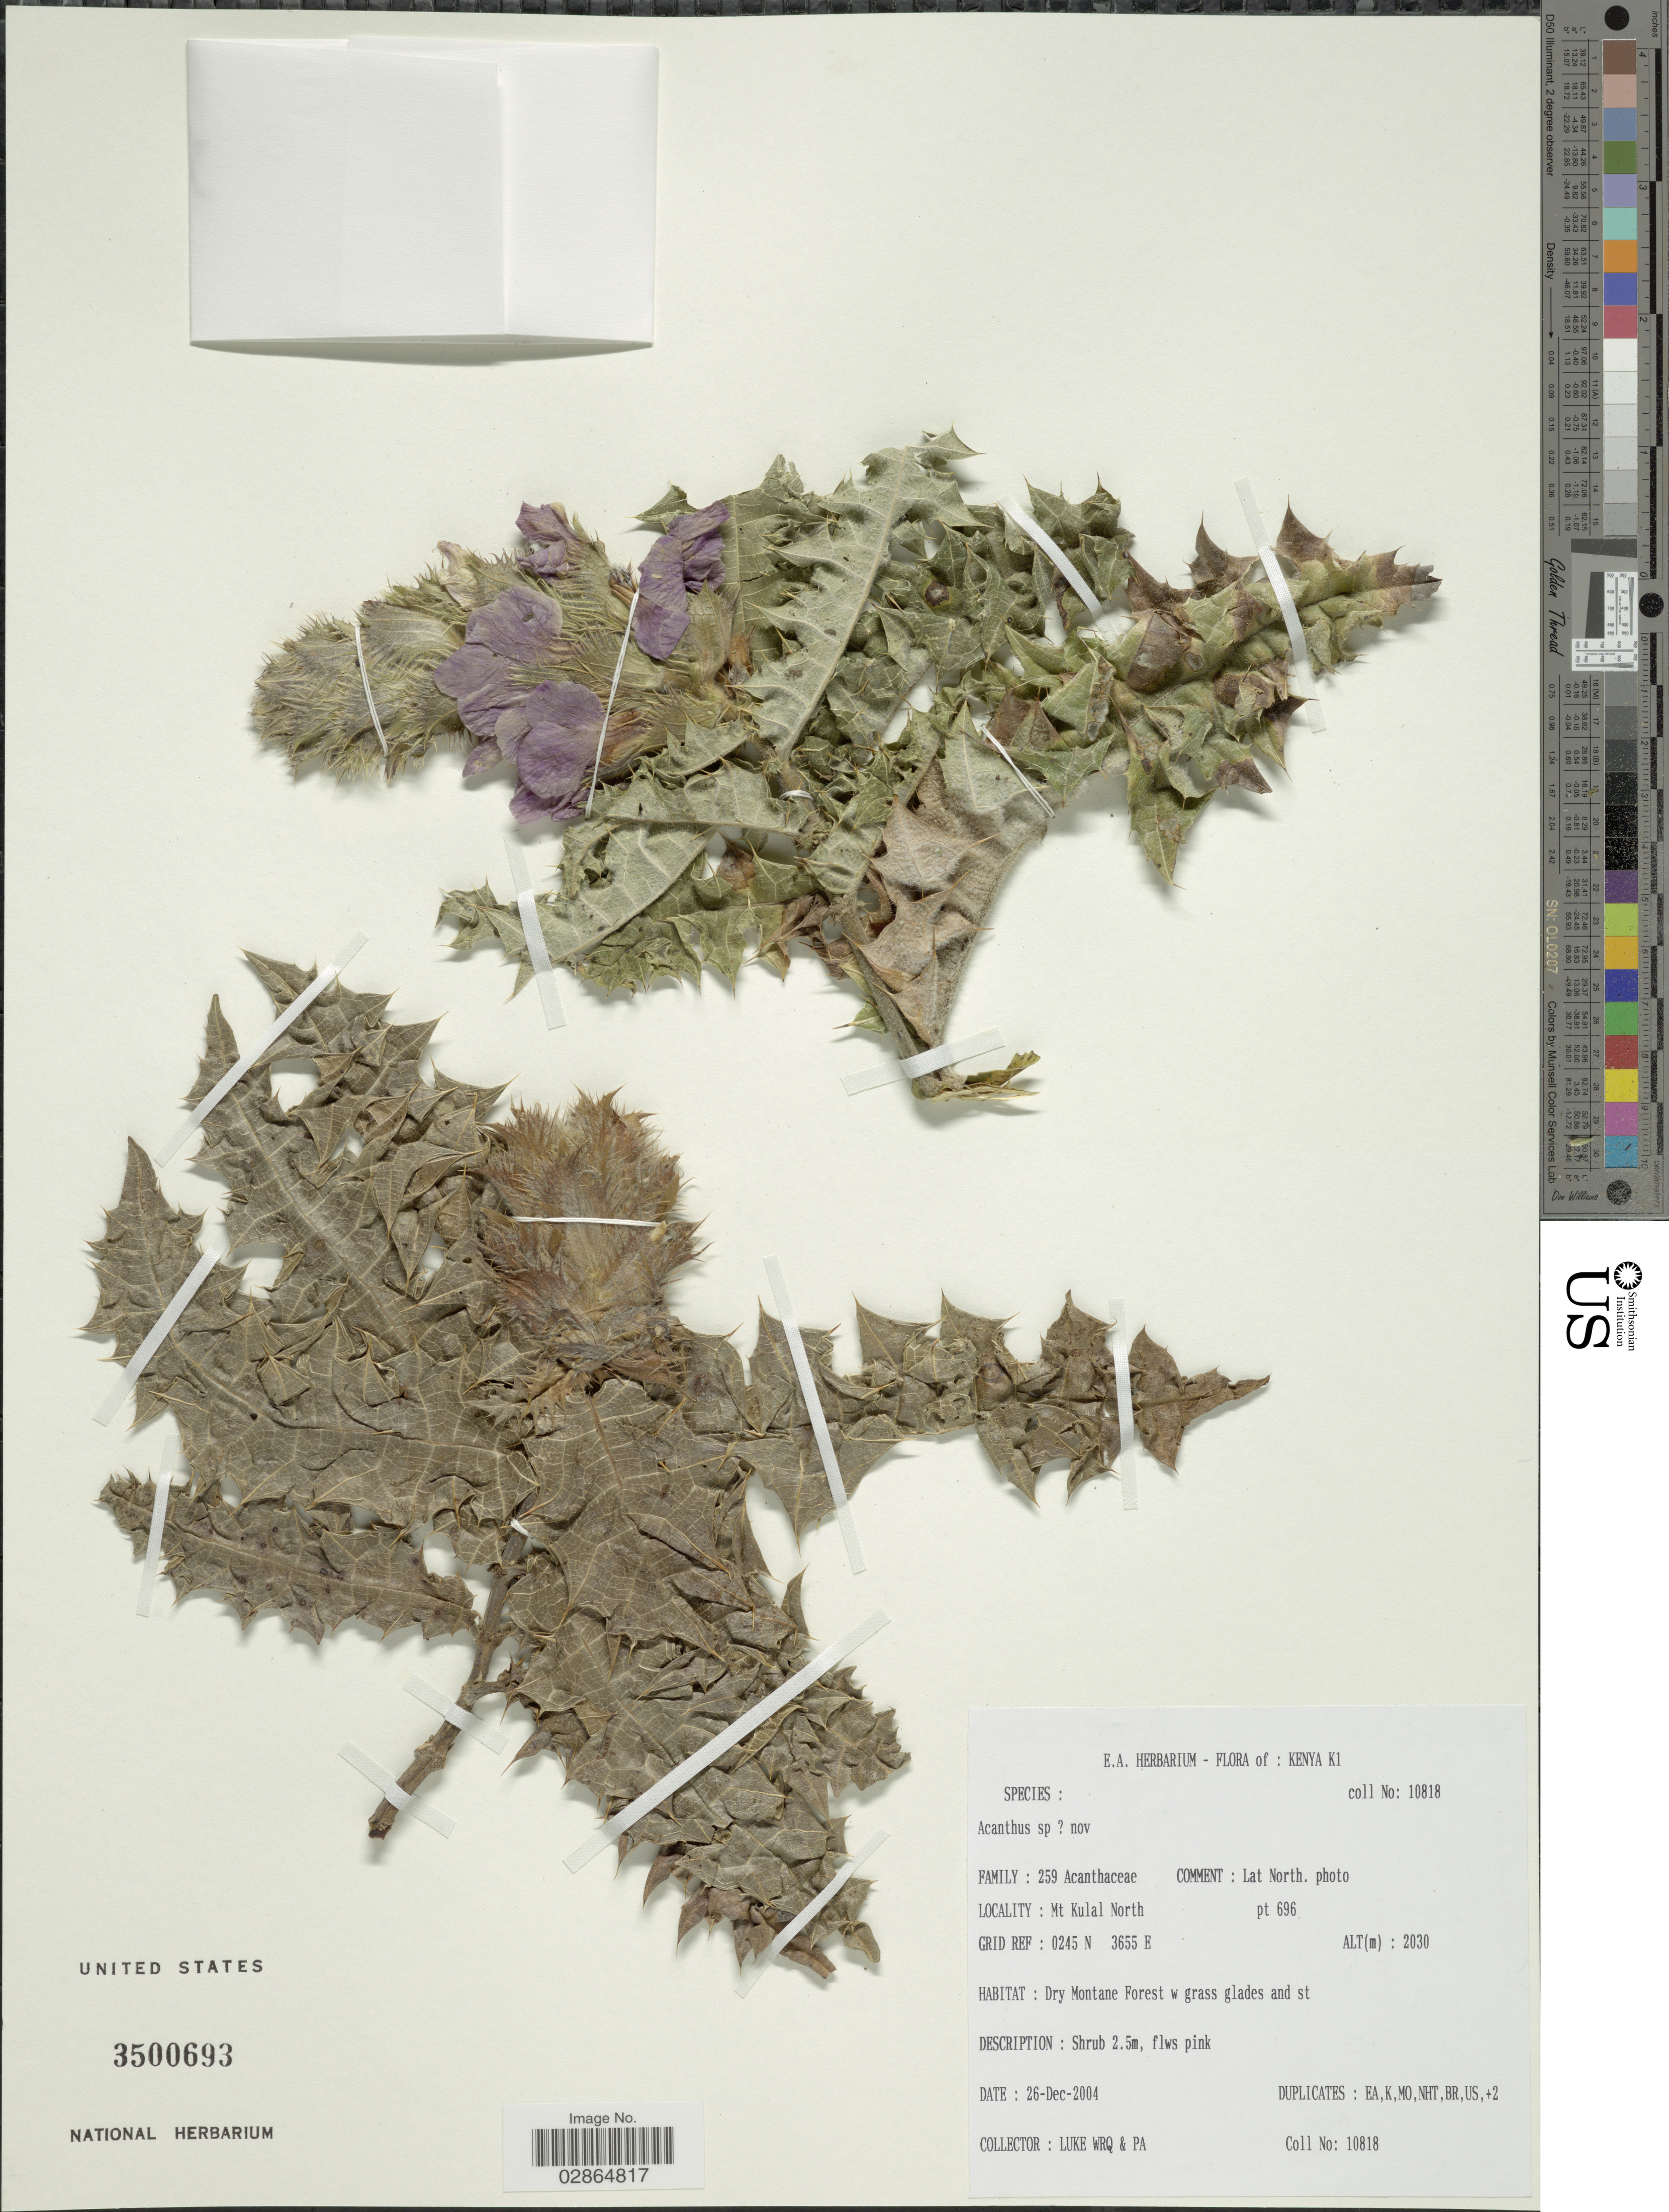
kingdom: Plantae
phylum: Tracheophyta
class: Magnoliopsida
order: Lamiales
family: Acanthaceae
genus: Acanthus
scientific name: Acanthus sp.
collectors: Q. Luke & P. Luke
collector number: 10818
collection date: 2004-12-26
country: Kenya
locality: K1, Mt Kulal North, pt 696.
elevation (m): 2030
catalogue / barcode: US 3500693